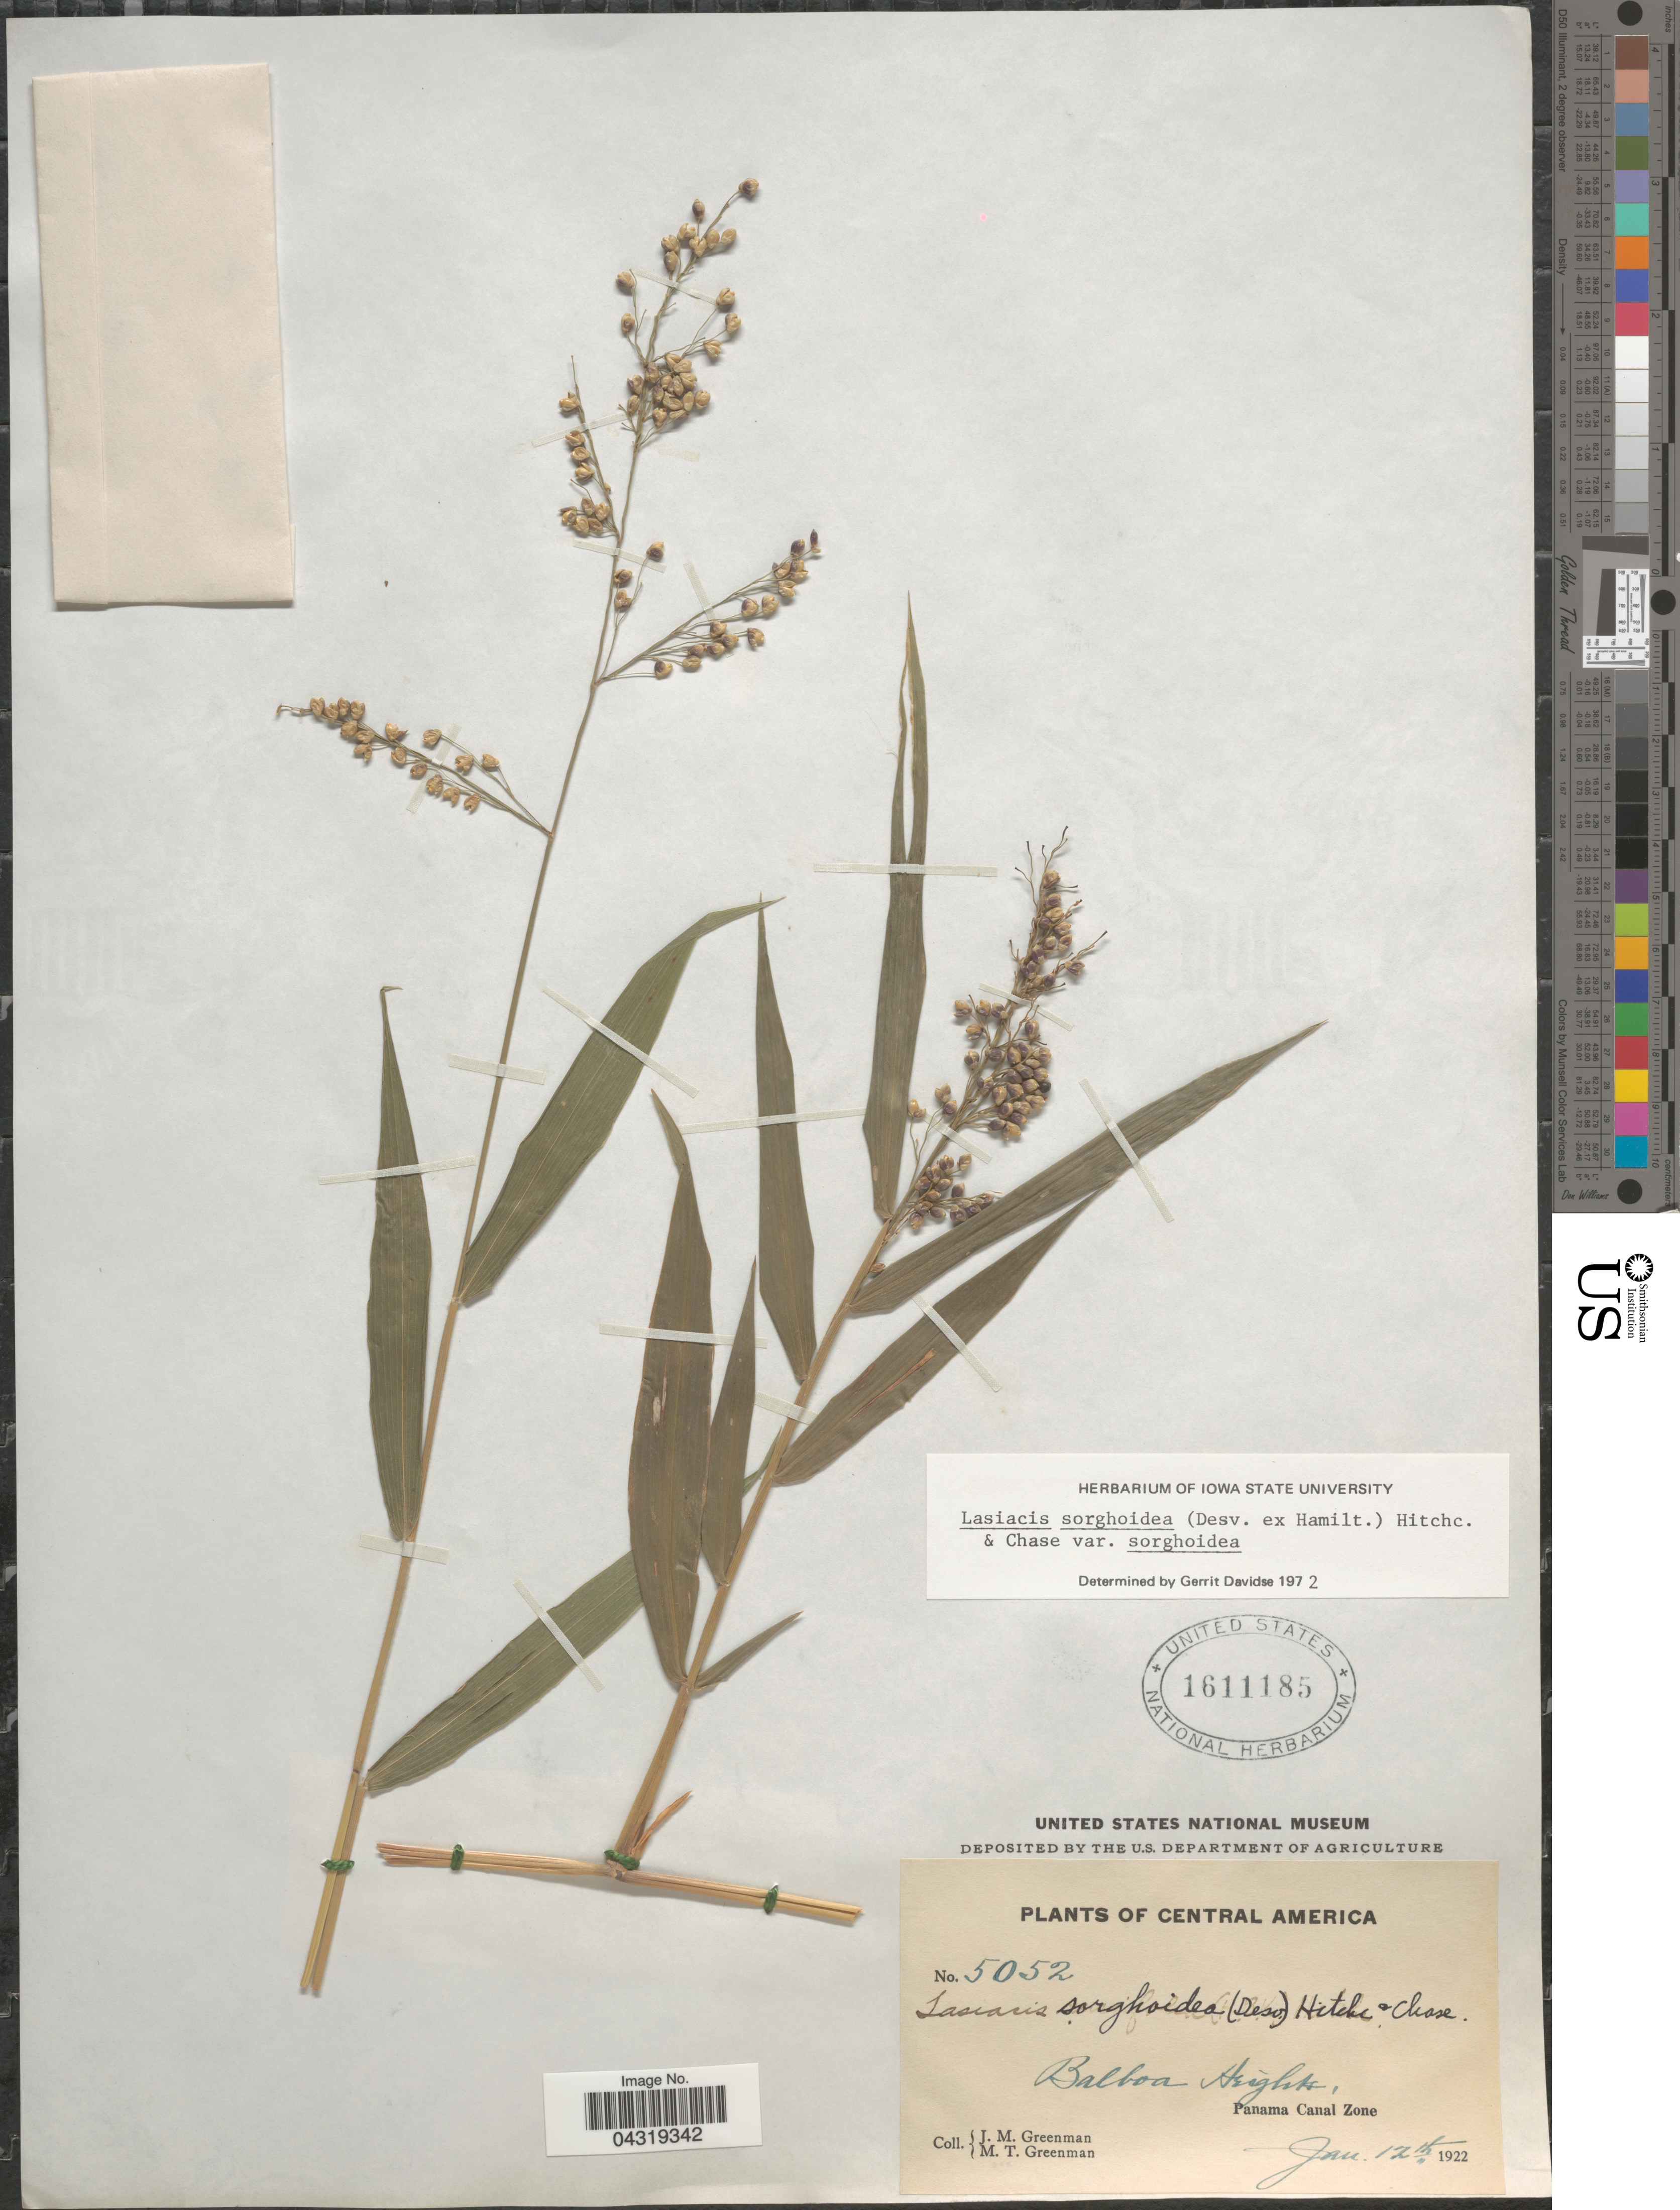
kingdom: Plantae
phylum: Tracheophyta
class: Liliopsida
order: Poales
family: Poaceae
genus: Lasiacis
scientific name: Lasiacis sorghoidea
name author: (Desv. ex Ham.) Hitchc. & Chase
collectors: J. M. Greenman & M. Greenman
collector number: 5052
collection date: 1922-01-12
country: Panama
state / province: Colón / Panamá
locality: Central America. Balboa Heights, Panama Canal Zone.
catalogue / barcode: US 1611185